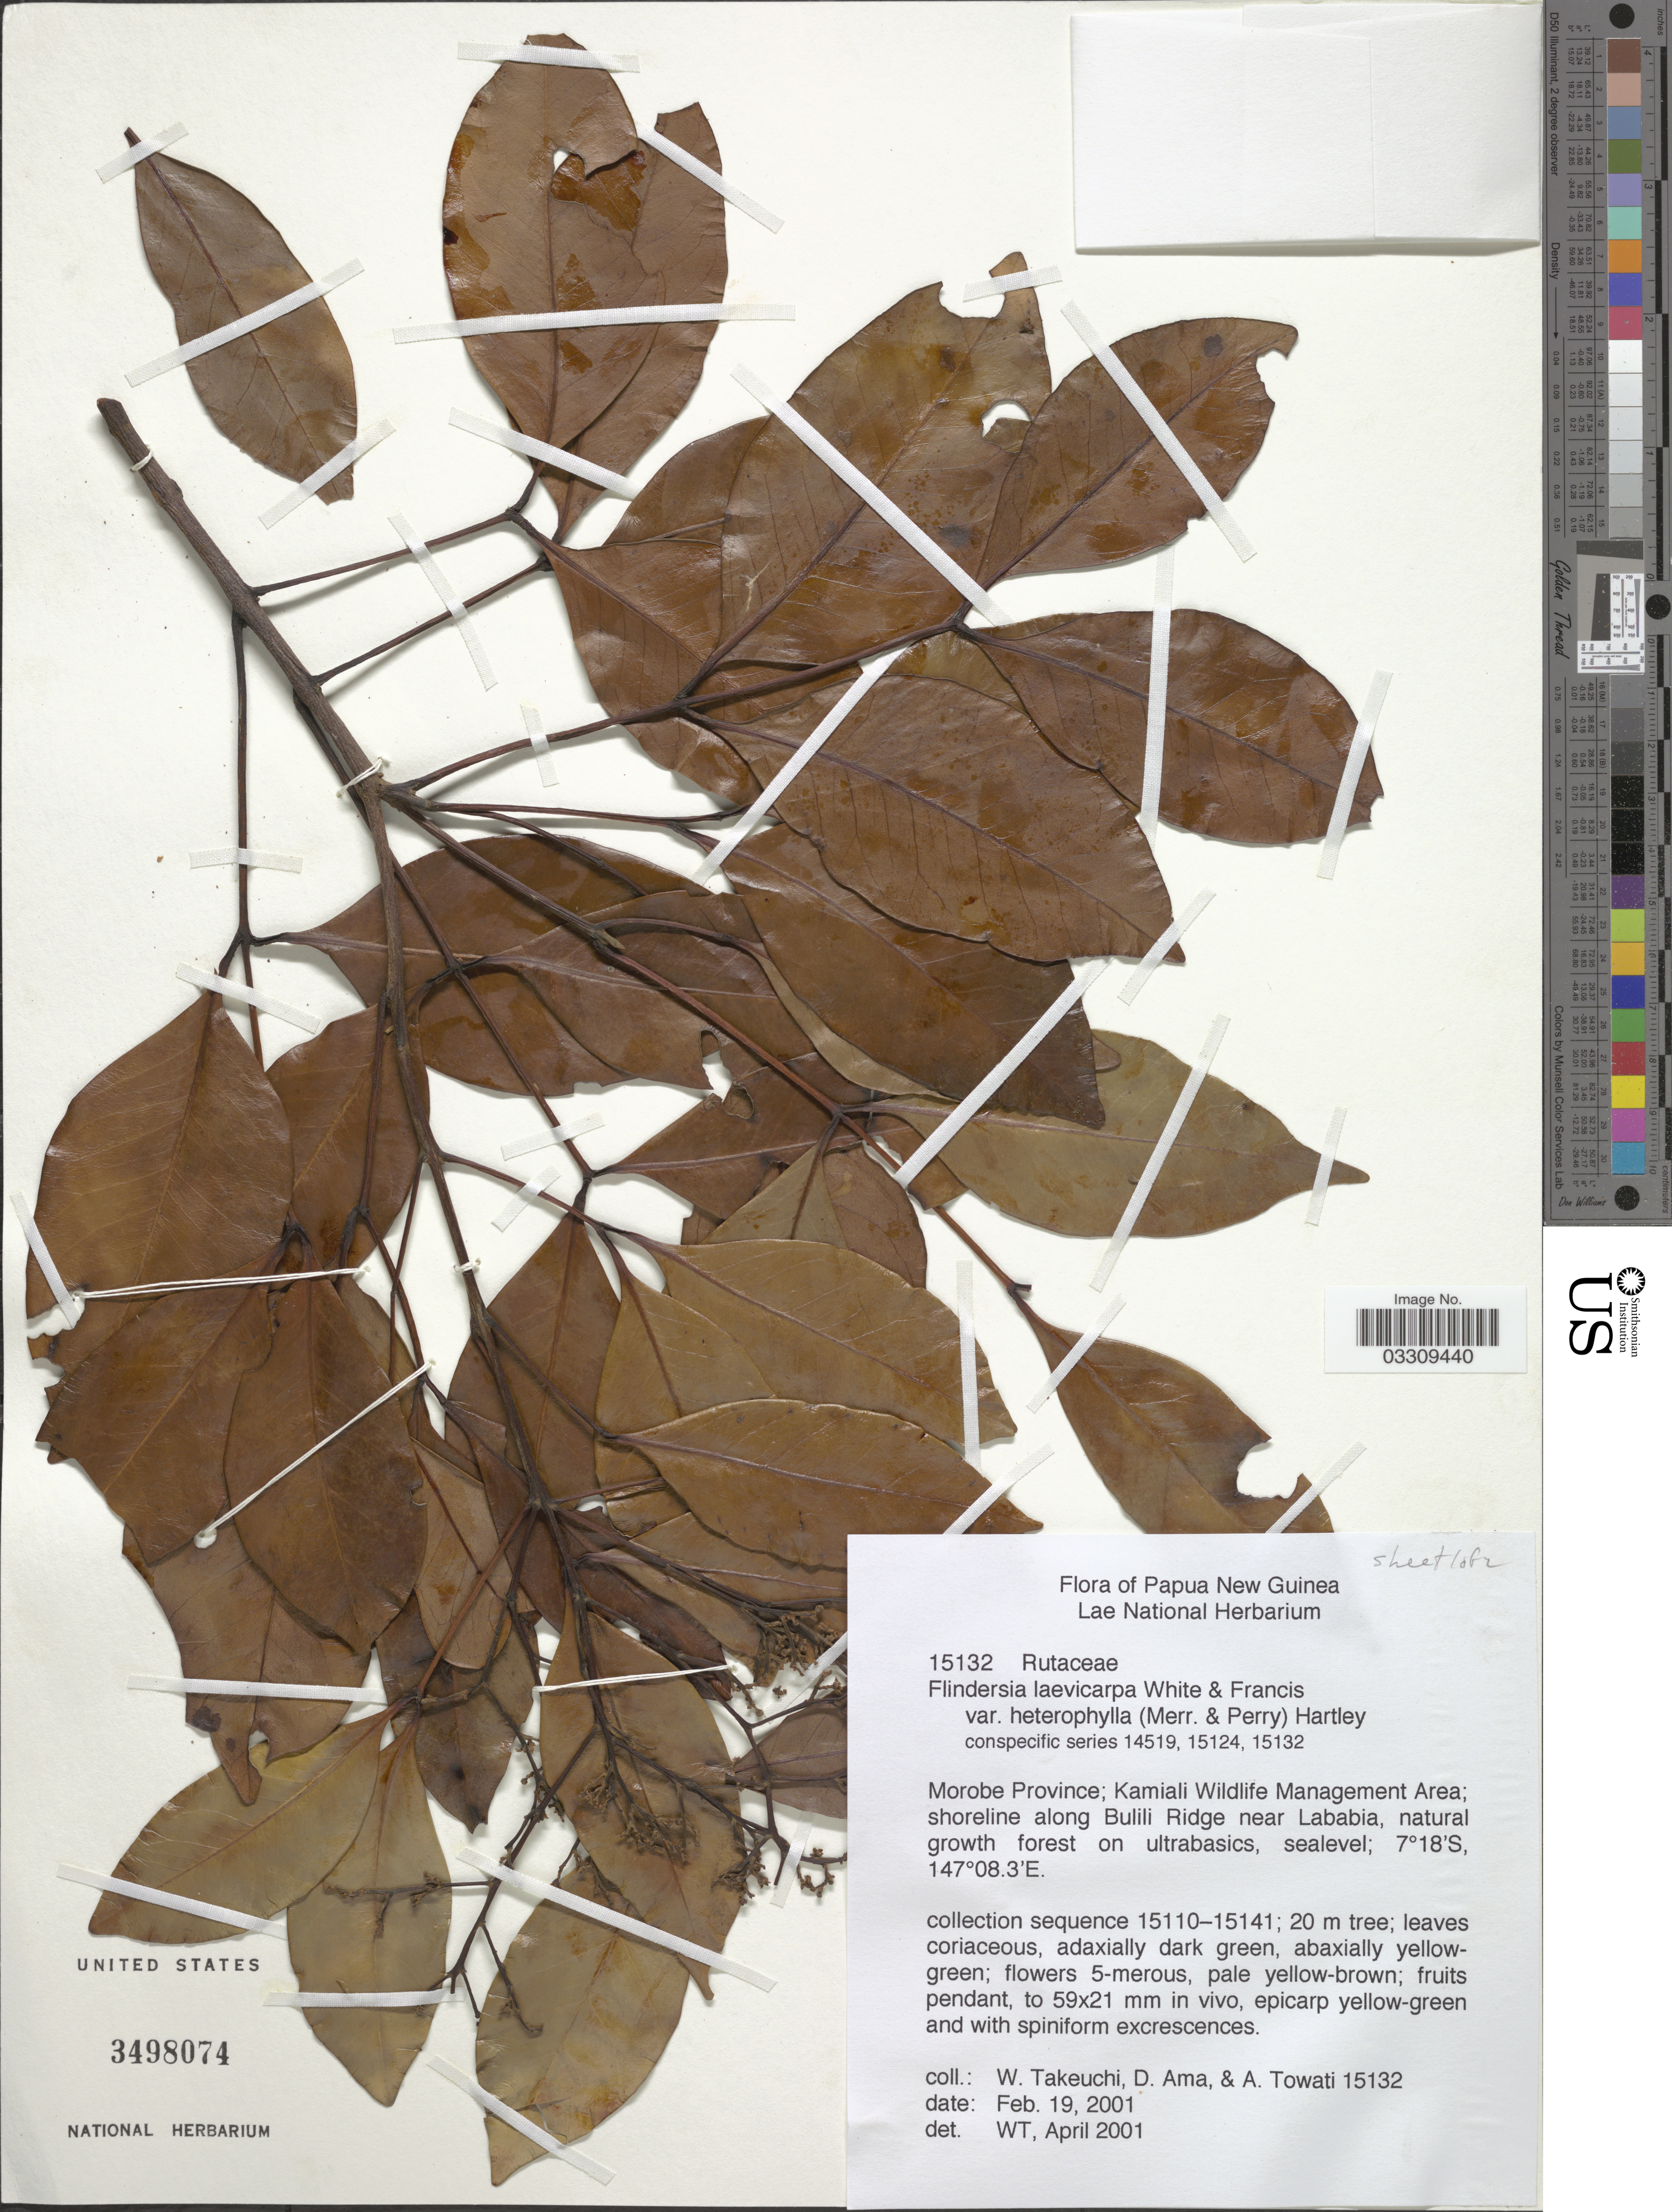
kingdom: Plantae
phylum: Tracheophyta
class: Magnoliopsida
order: Sapindales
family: Rutaceae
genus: Flindersia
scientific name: Flindersia laevicarpa var. heterophylla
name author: (Merr. & L.M. Perry) T.G. Hartley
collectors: W. Takeuchi, D. Ama & A. Towati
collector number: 15132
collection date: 2001-02-19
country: Papua New Guinea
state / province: Morobe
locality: Papua New Guinea. Kamiali Wildlife Management Area; shoreline along Bulili Ridge near Lababia.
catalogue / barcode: US 3498074